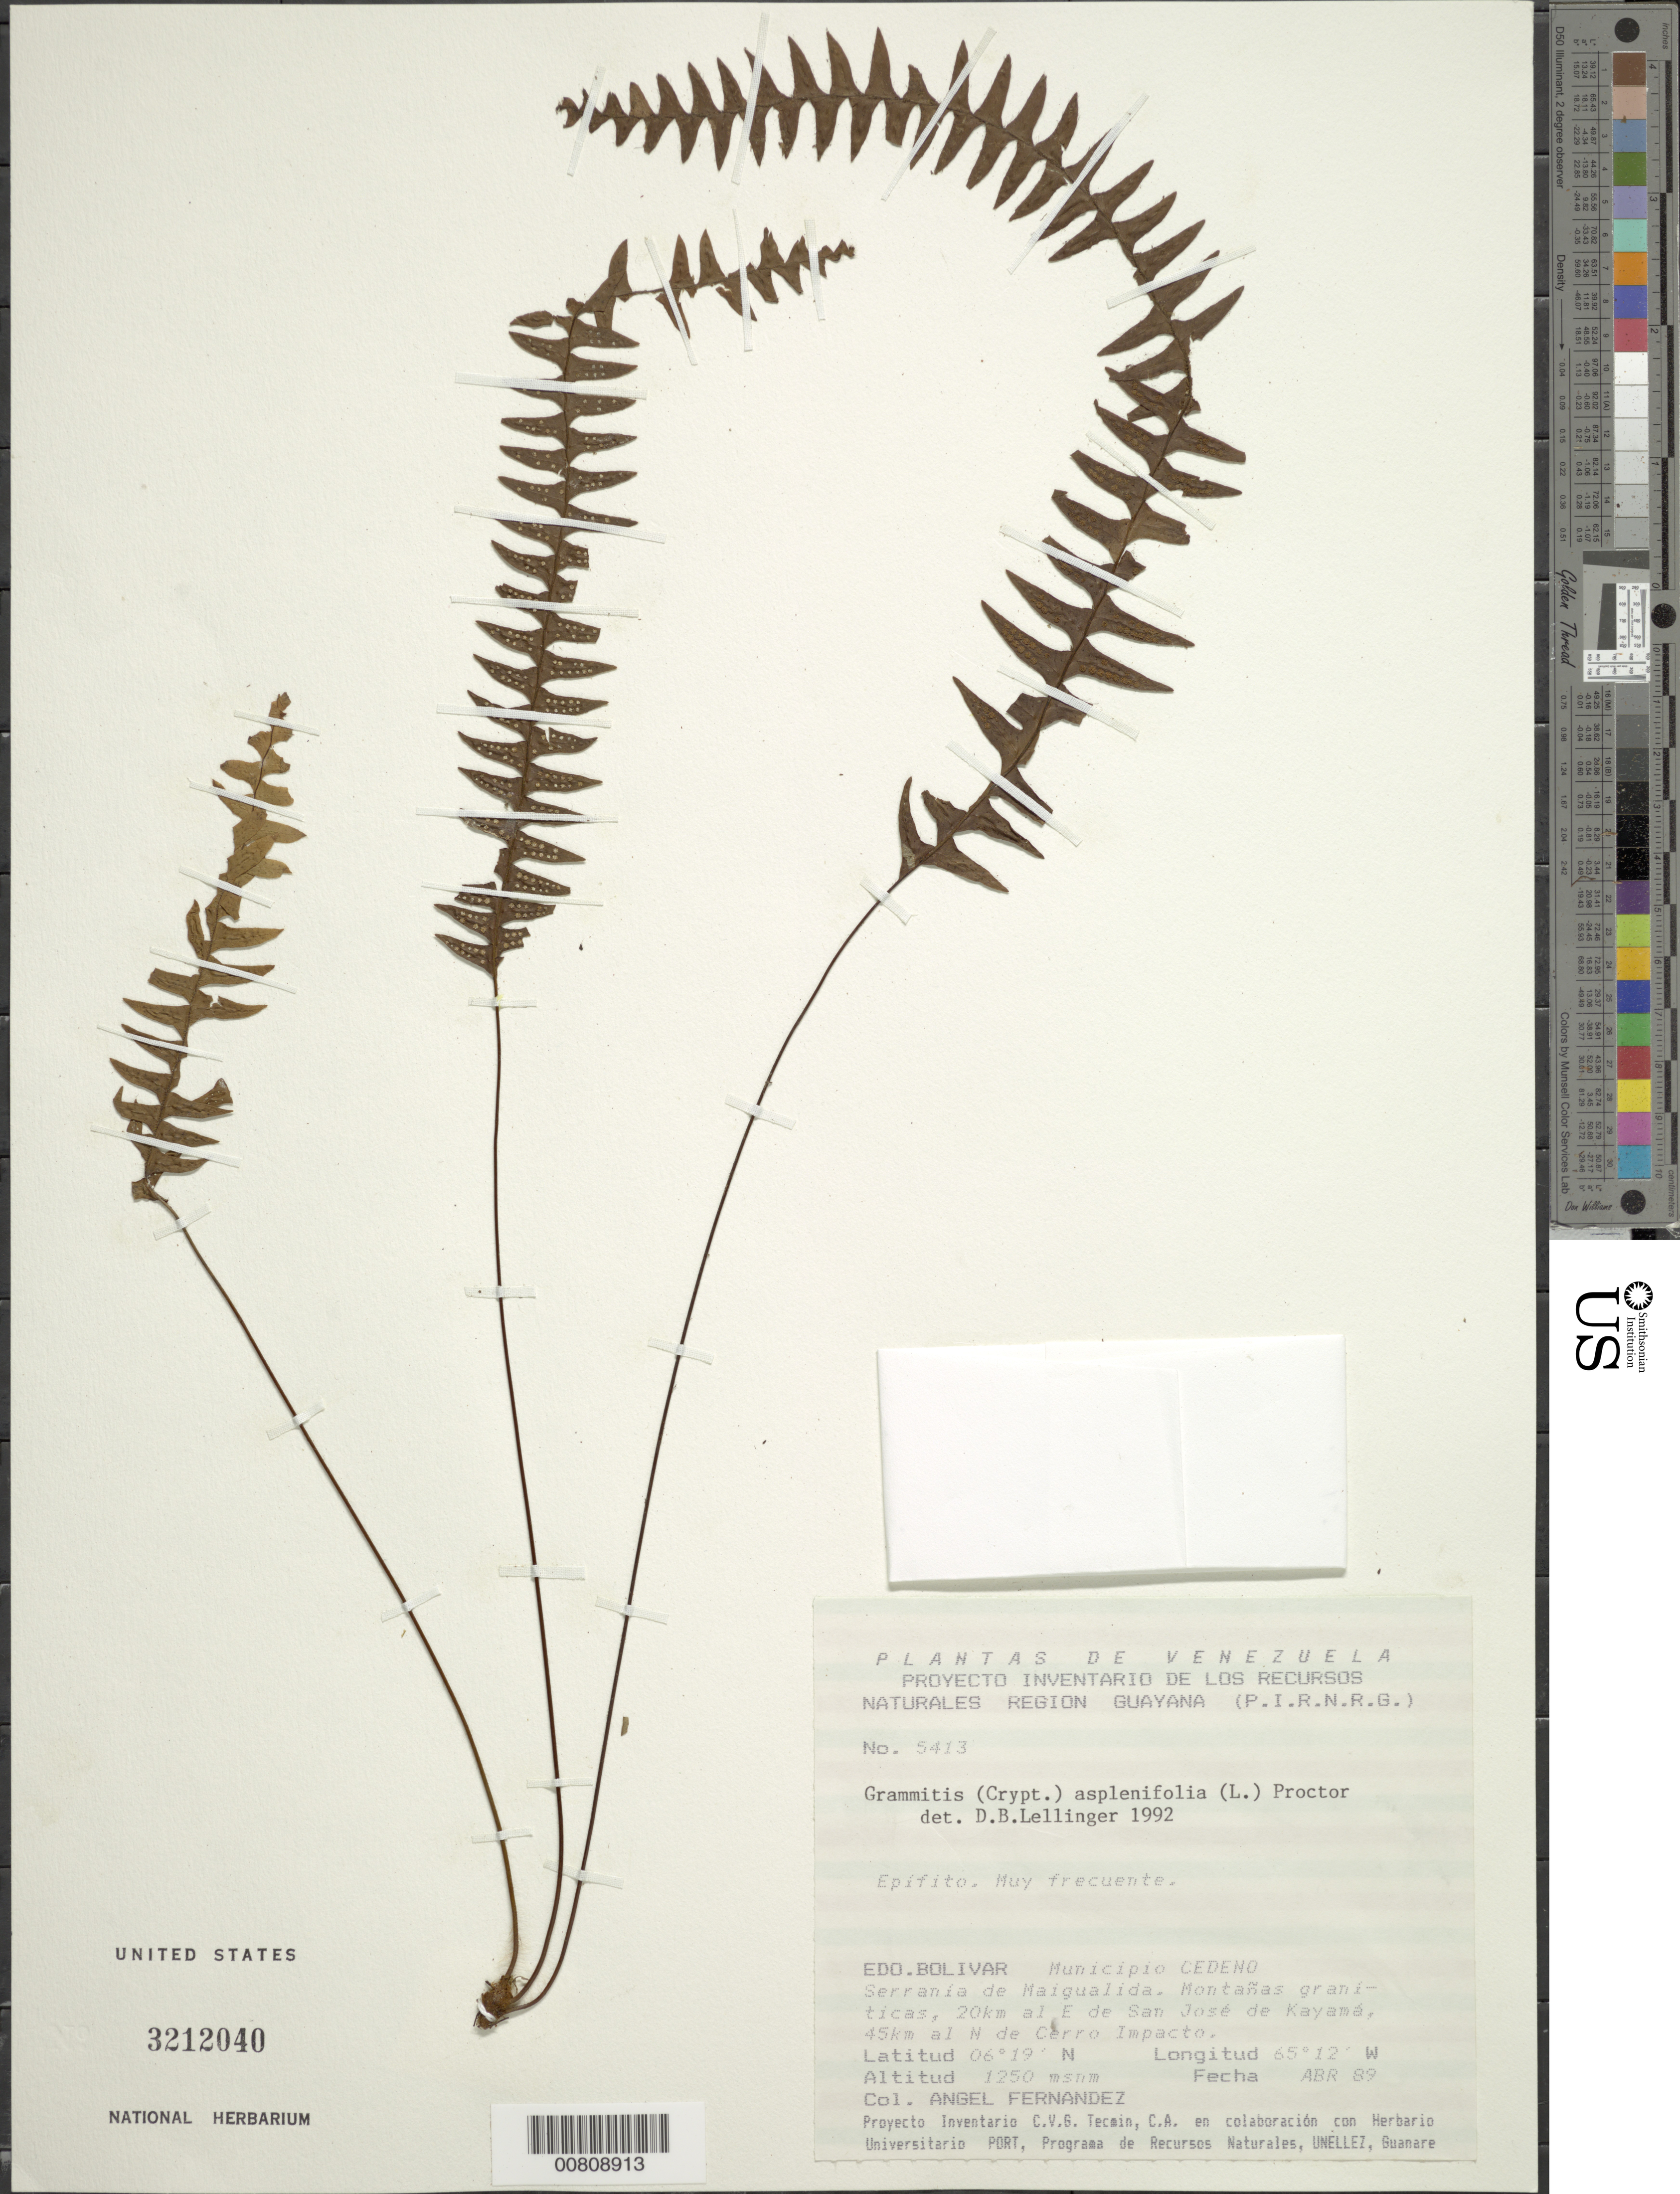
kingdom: Plantae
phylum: Tracheophyta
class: Polypodiopsida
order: Polypodiales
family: Polypodiaceae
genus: Terpsichore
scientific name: Terpsichore asplenifolia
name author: (L.) A.R. Sm.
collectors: A. Fernández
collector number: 5413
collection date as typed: Apr-89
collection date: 1989-04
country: Venezuela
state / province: Bolívar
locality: Mun. Cedeño, Serrania de Maigualida, 20 km E de San José de Kayamá, 45 km N de Cerro Impacto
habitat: Granitic mountains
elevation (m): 1250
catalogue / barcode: US 3212040